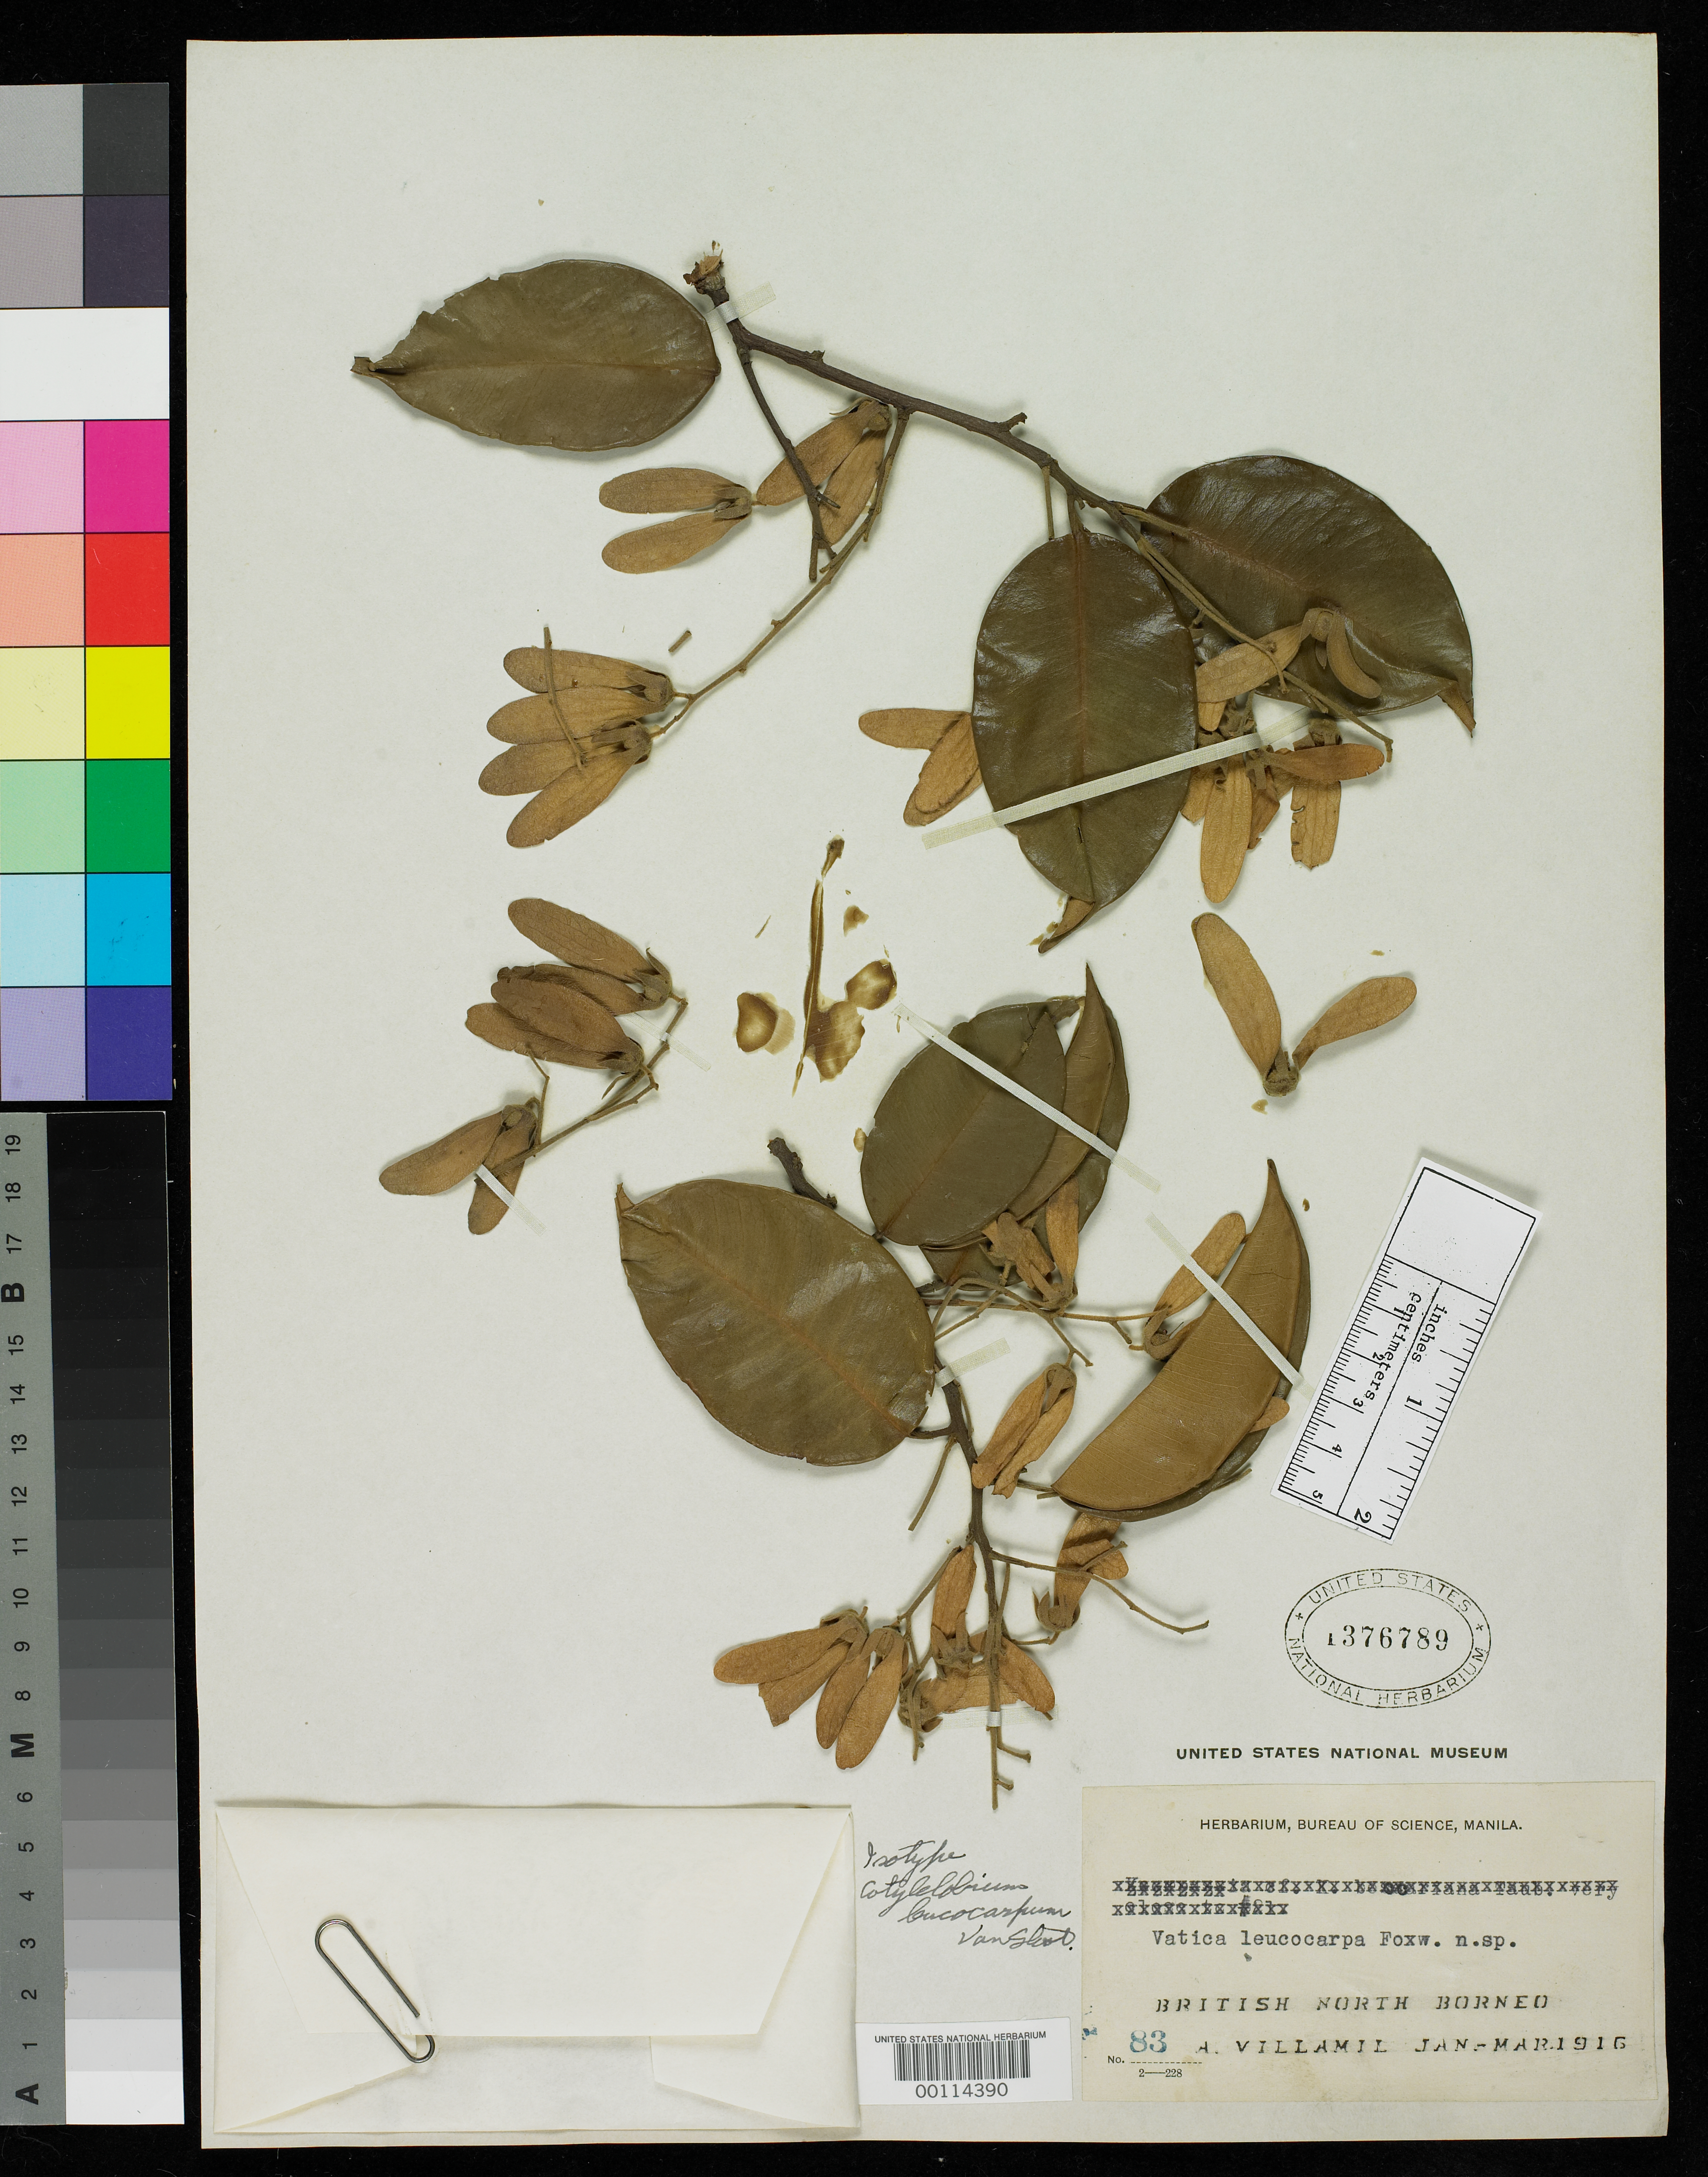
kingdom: Plantae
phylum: Tracheophyta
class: Magnoliopsida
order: Malvales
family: Dipterocarpaceae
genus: Cotylelobium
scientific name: Cotylelobium leucocarpum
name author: Slooten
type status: Isotype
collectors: A. Villamil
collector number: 83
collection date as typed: Jan 1916 to -- Mar 1916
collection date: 1916-01/1916-03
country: Malaysia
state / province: Sabah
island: Borneo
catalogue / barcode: US 1376789